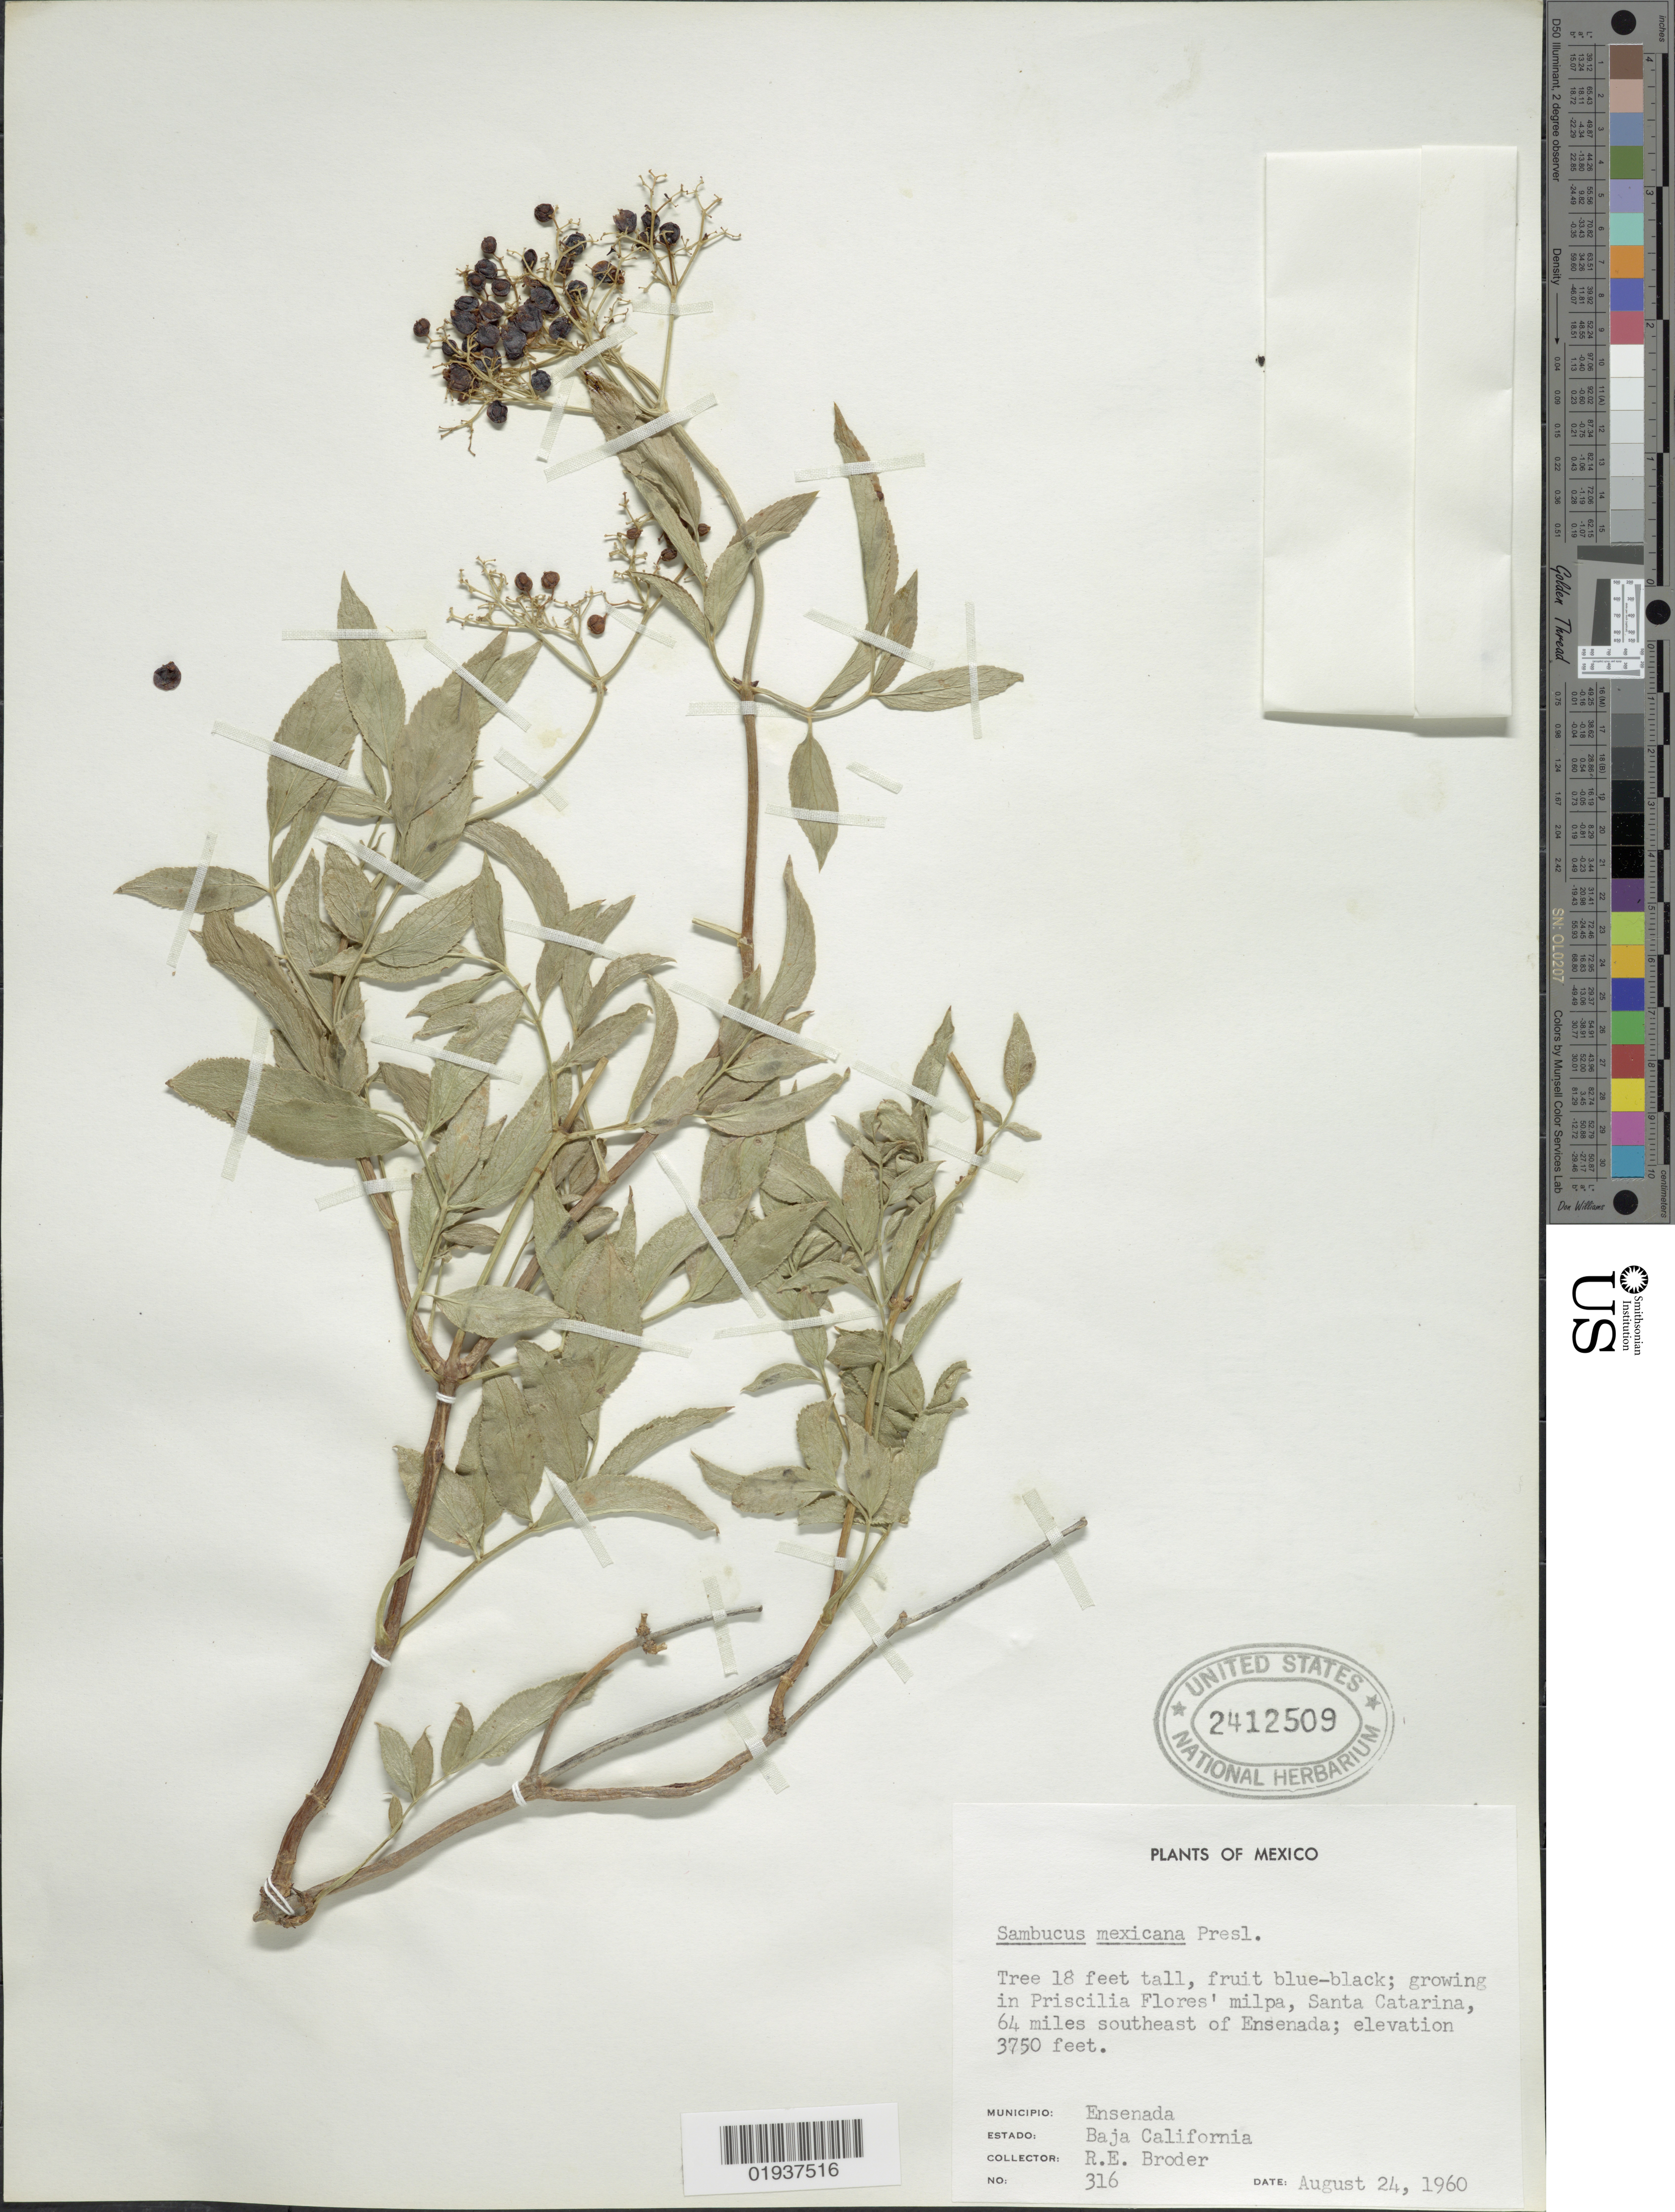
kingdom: Plantae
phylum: Tracheophyta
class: Magnoliopsida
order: Dipsacales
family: Viburnaceae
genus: Sambucus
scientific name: Sambucus mexicana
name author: C. Presl ex DC.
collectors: R. Broder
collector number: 316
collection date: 1960-08-24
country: Mexico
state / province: Baja California Norte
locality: Growing in Priscilia Flores'milpa, Santa Catarina, 64 miles southeast of Ensenada. Municipio: Ensenada.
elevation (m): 1143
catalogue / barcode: US 2412509